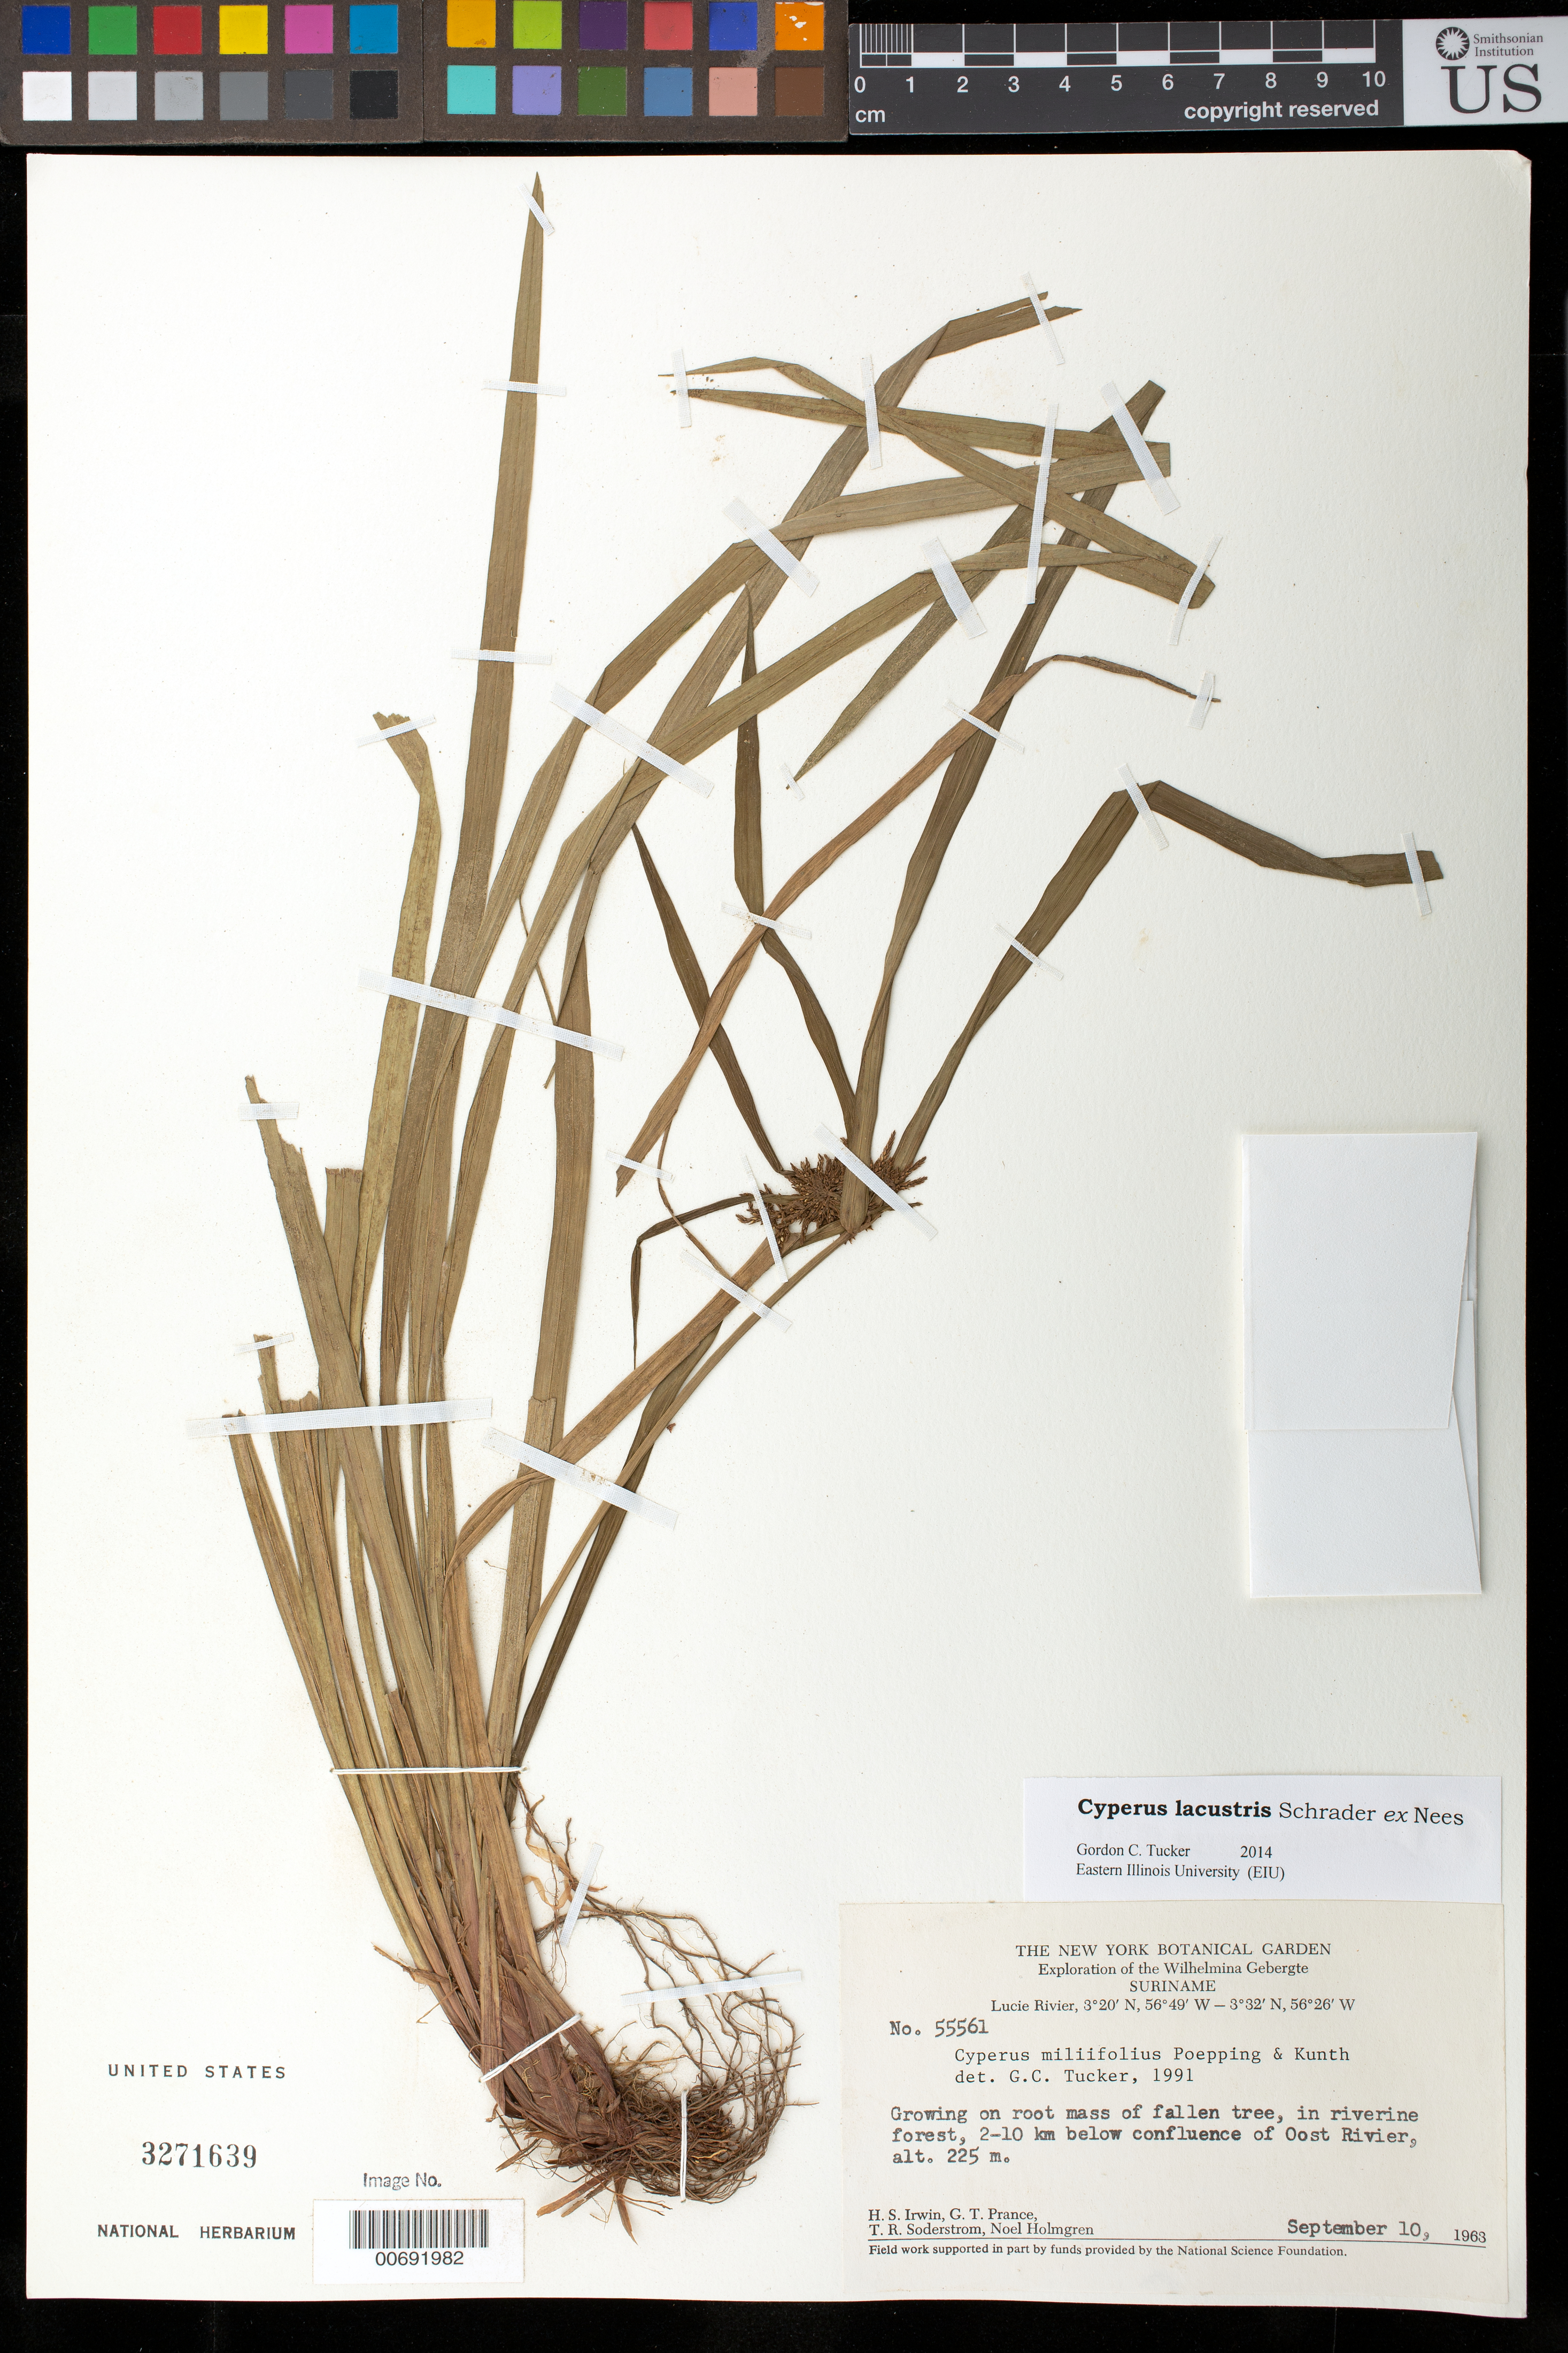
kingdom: Plantae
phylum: Tracheophyta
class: Liliopsida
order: Poales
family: Cyperaceae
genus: Cyperus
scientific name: Cyperus lacustris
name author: Schrad. ex Nees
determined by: Tucker, G. C.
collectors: H. Irwin, G. T. Prance, T. R. Soderstrom & N. H. Holmgren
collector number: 55561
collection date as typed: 10-Sep-63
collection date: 1963-09-10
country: Suriname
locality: Lucie R., 2-10 km below confl. with Oost R., Wilhelmina Gebergte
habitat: Growing on root mass of fallen tree; riverine forest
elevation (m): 225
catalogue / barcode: US 3271639